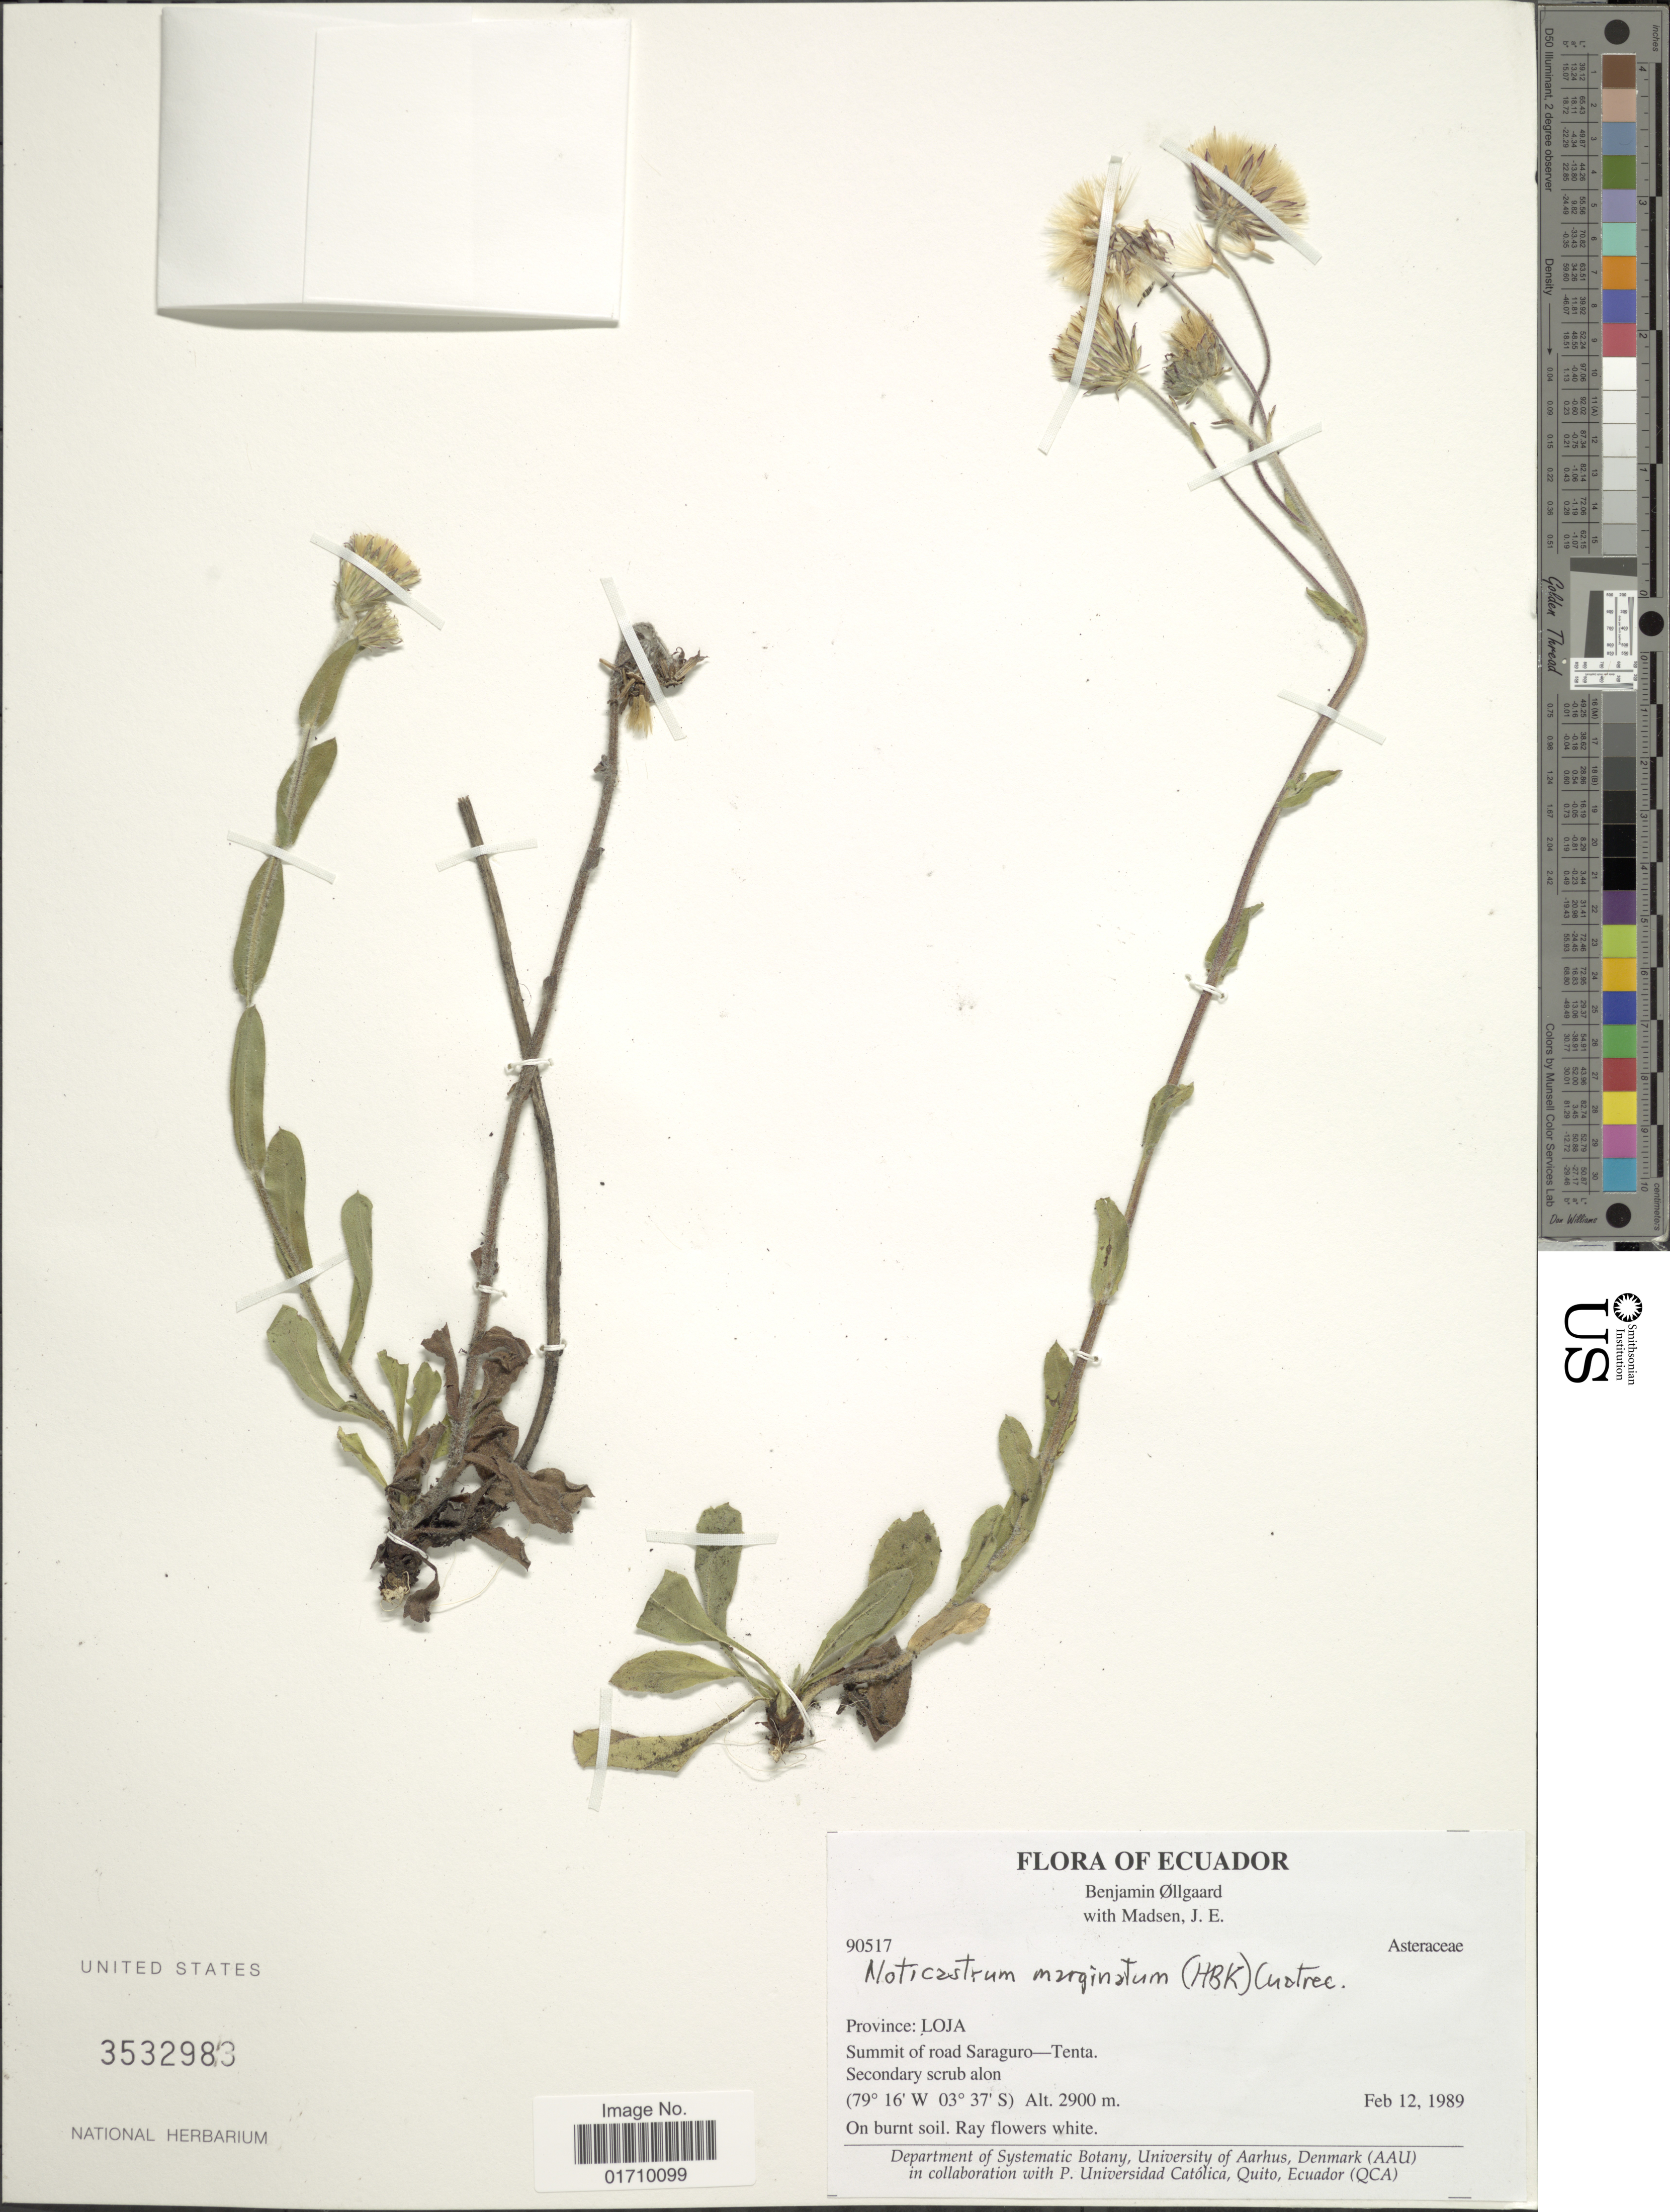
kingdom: Plantae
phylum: Tracheophyta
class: Magnoliopsida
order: Asterales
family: Asteraceae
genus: Noticastrum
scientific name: Noticastrum marginatum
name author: (Kunth) Cuatrec.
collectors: B. Øllgaard & J. E. Madsen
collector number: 90517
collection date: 1989-02-12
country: Ecuador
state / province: Loja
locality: Summit of road Saraguro-Tenta, on burnt soil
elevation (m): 2900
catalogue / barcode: US 3532983